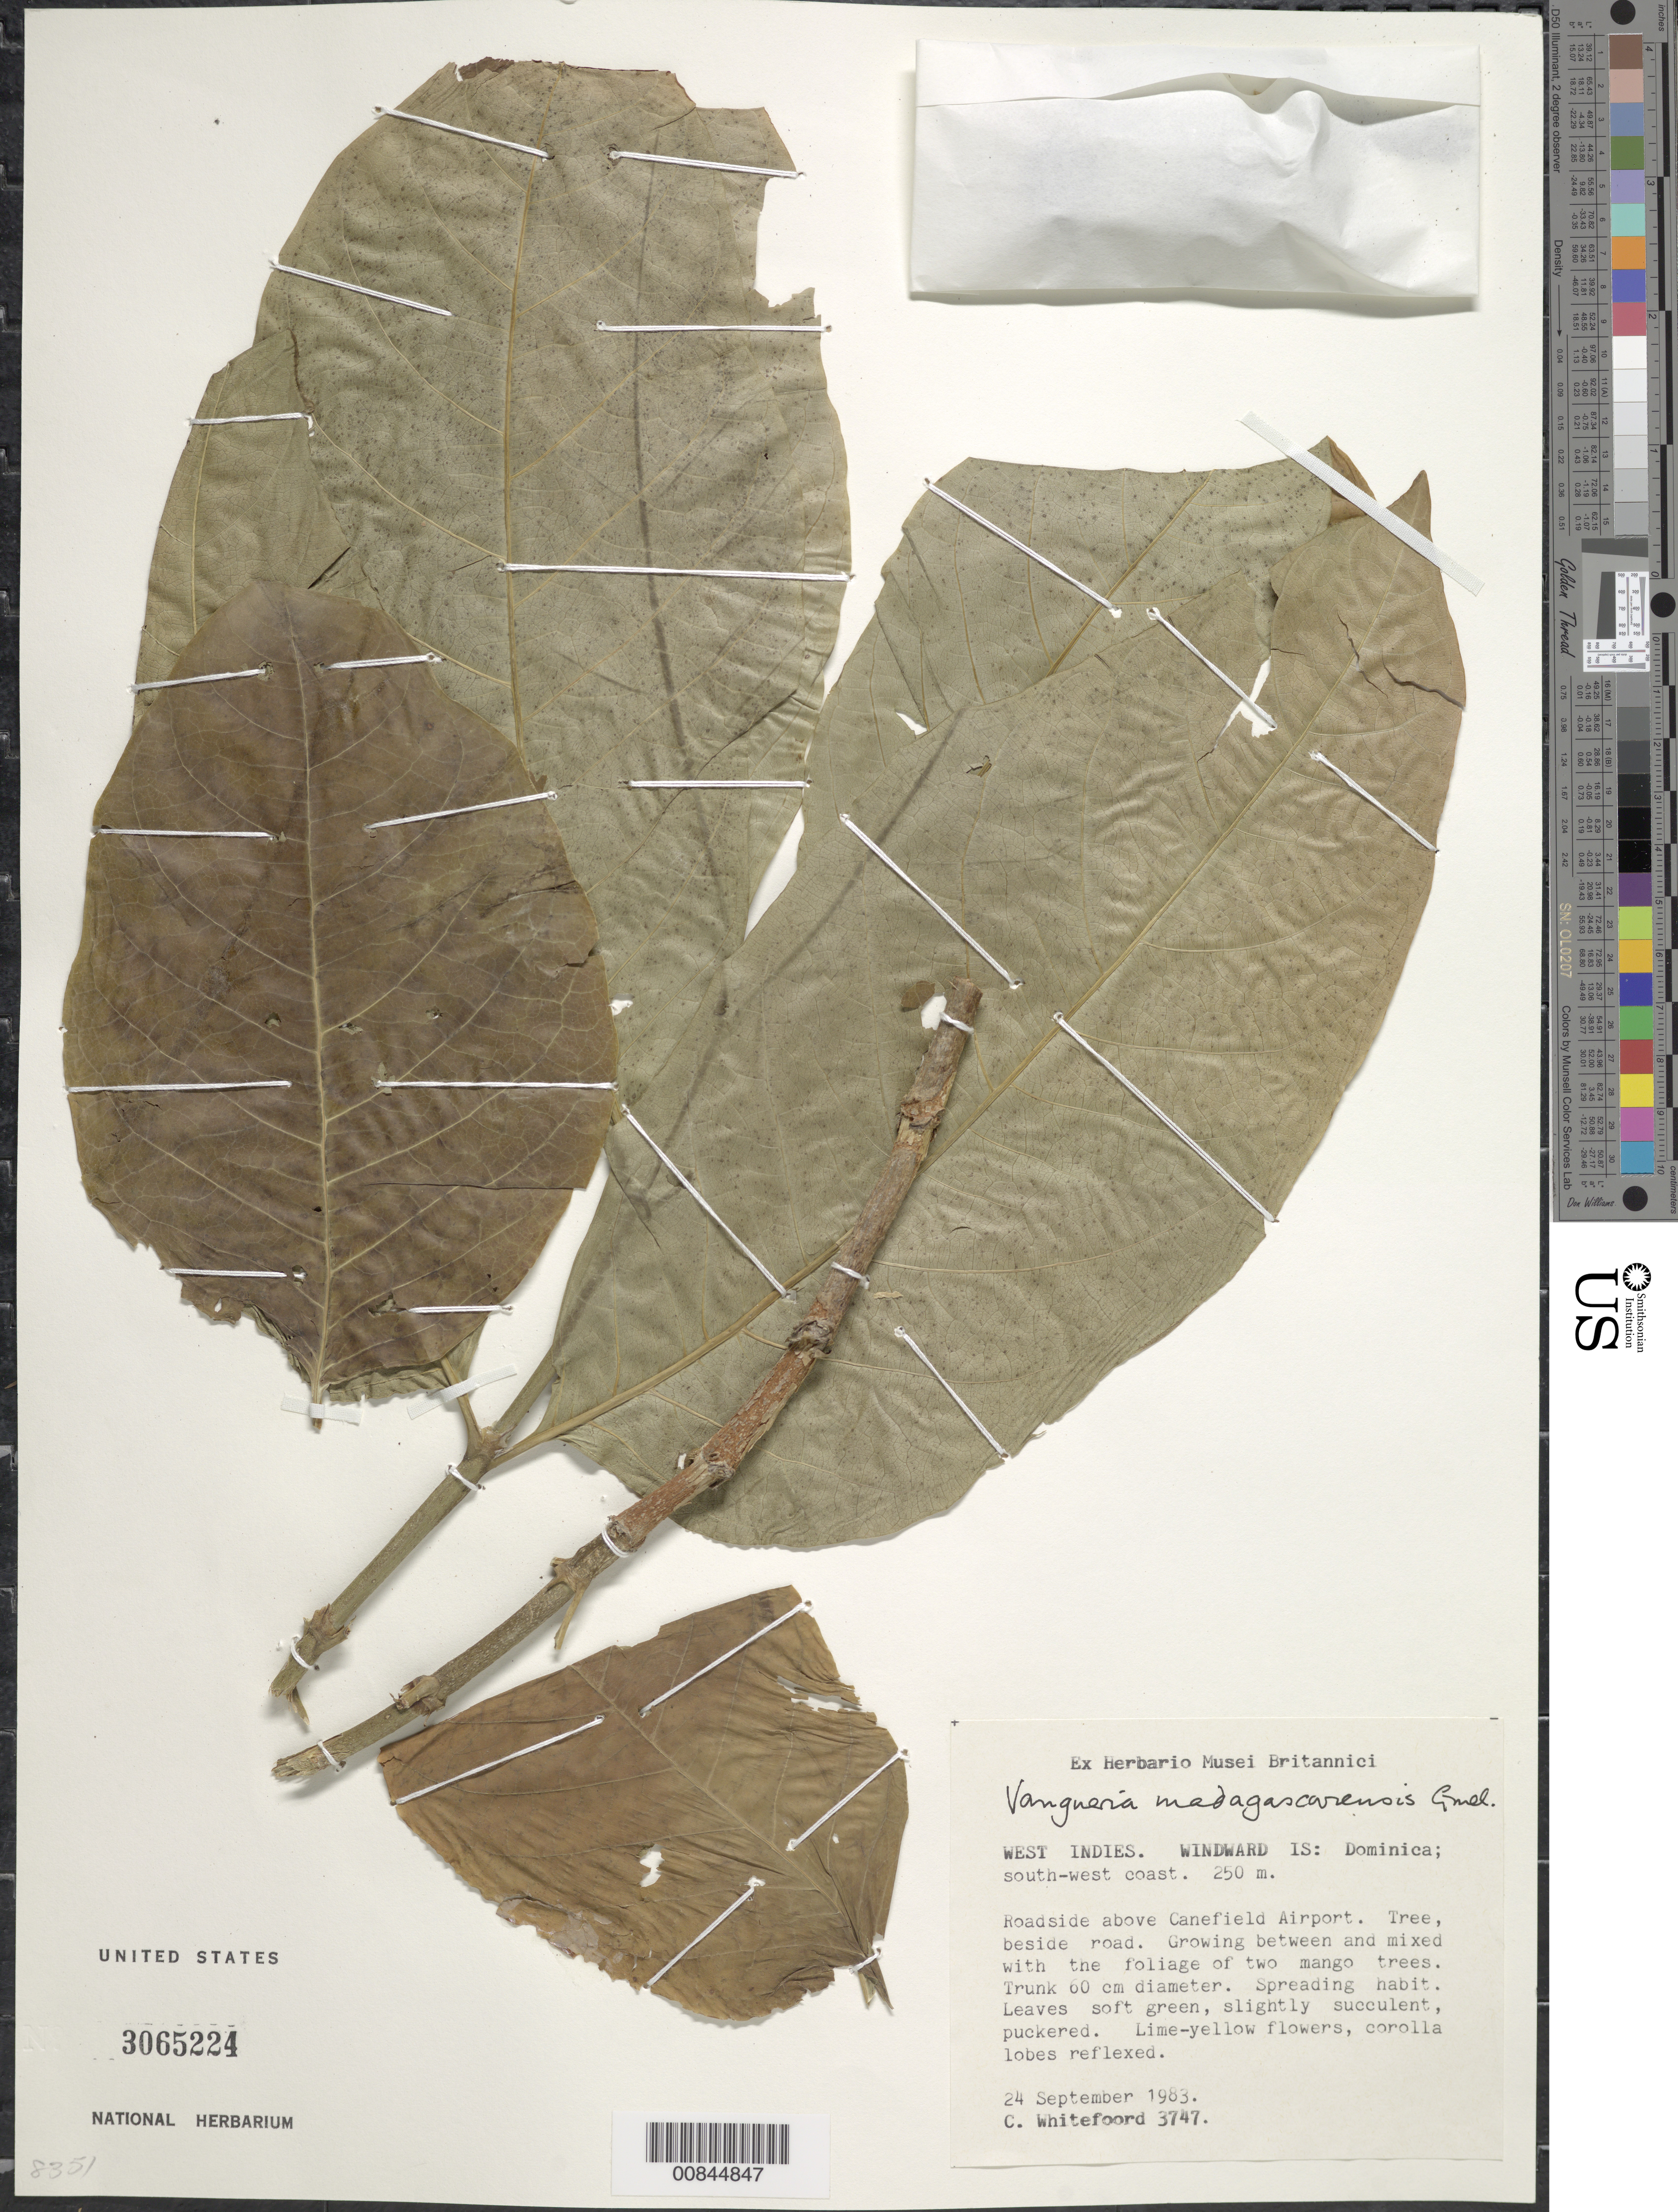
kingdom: Plantae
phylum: Tracheophyta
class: Magnoliopsida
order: Gentianales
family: Rubiaceae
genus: Vangueria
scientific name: Vangueria madagascariensis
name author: J.F. Gmel.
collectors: C. Whitefoord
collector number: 3747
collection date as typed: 24 Sep 1983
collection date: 1983-09-24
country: Dominica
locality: SW coast. Roadside above Canefield Airport.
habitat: Between 2 mango trees beside road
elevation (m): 250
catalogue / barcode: US 3065224